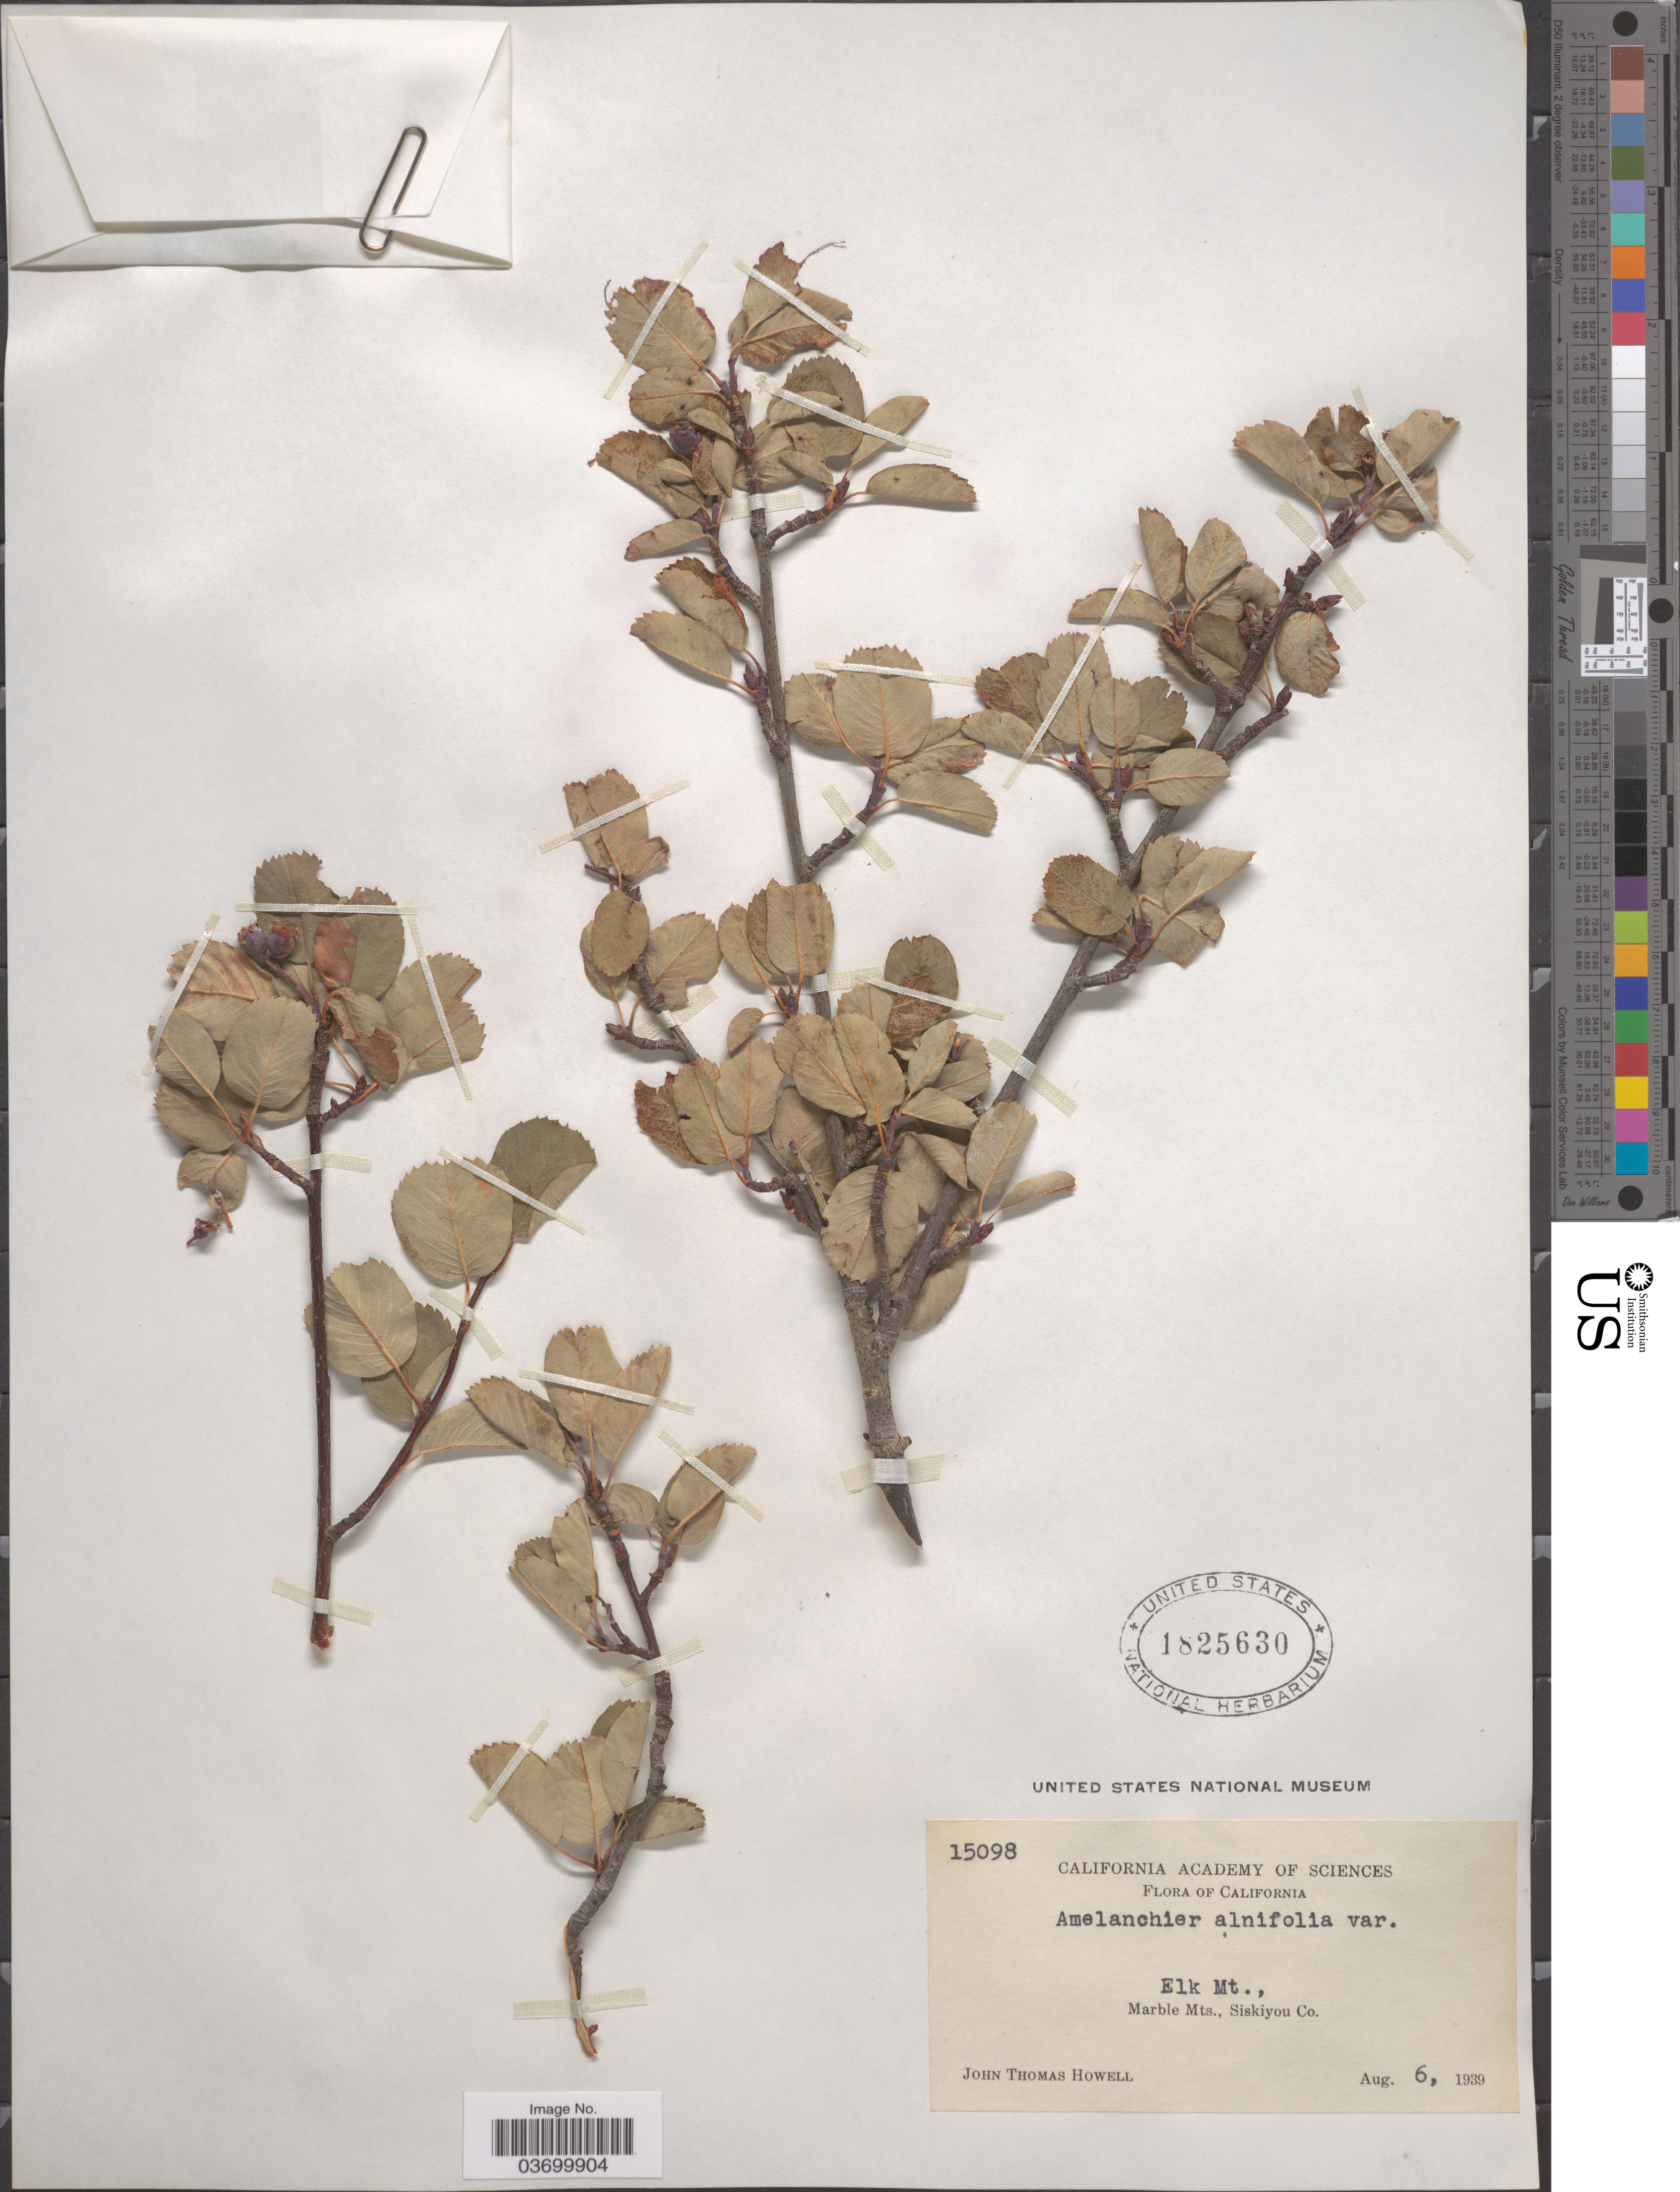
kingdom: Plantae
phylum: Tracheophyta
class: Magnoliopsida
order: Rosales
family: Rosaceae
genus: Amelanchier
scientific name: Amelanchier alnifolia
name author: (Nutt.) Nutt. ex M. Roem.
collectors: J. T. Howell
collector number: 15098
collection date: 1939-08-06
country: United States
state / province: California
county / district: Siskiyou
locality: Elk Mt., Marble Mts., Siskiyou Co.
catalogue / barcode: US 1825630